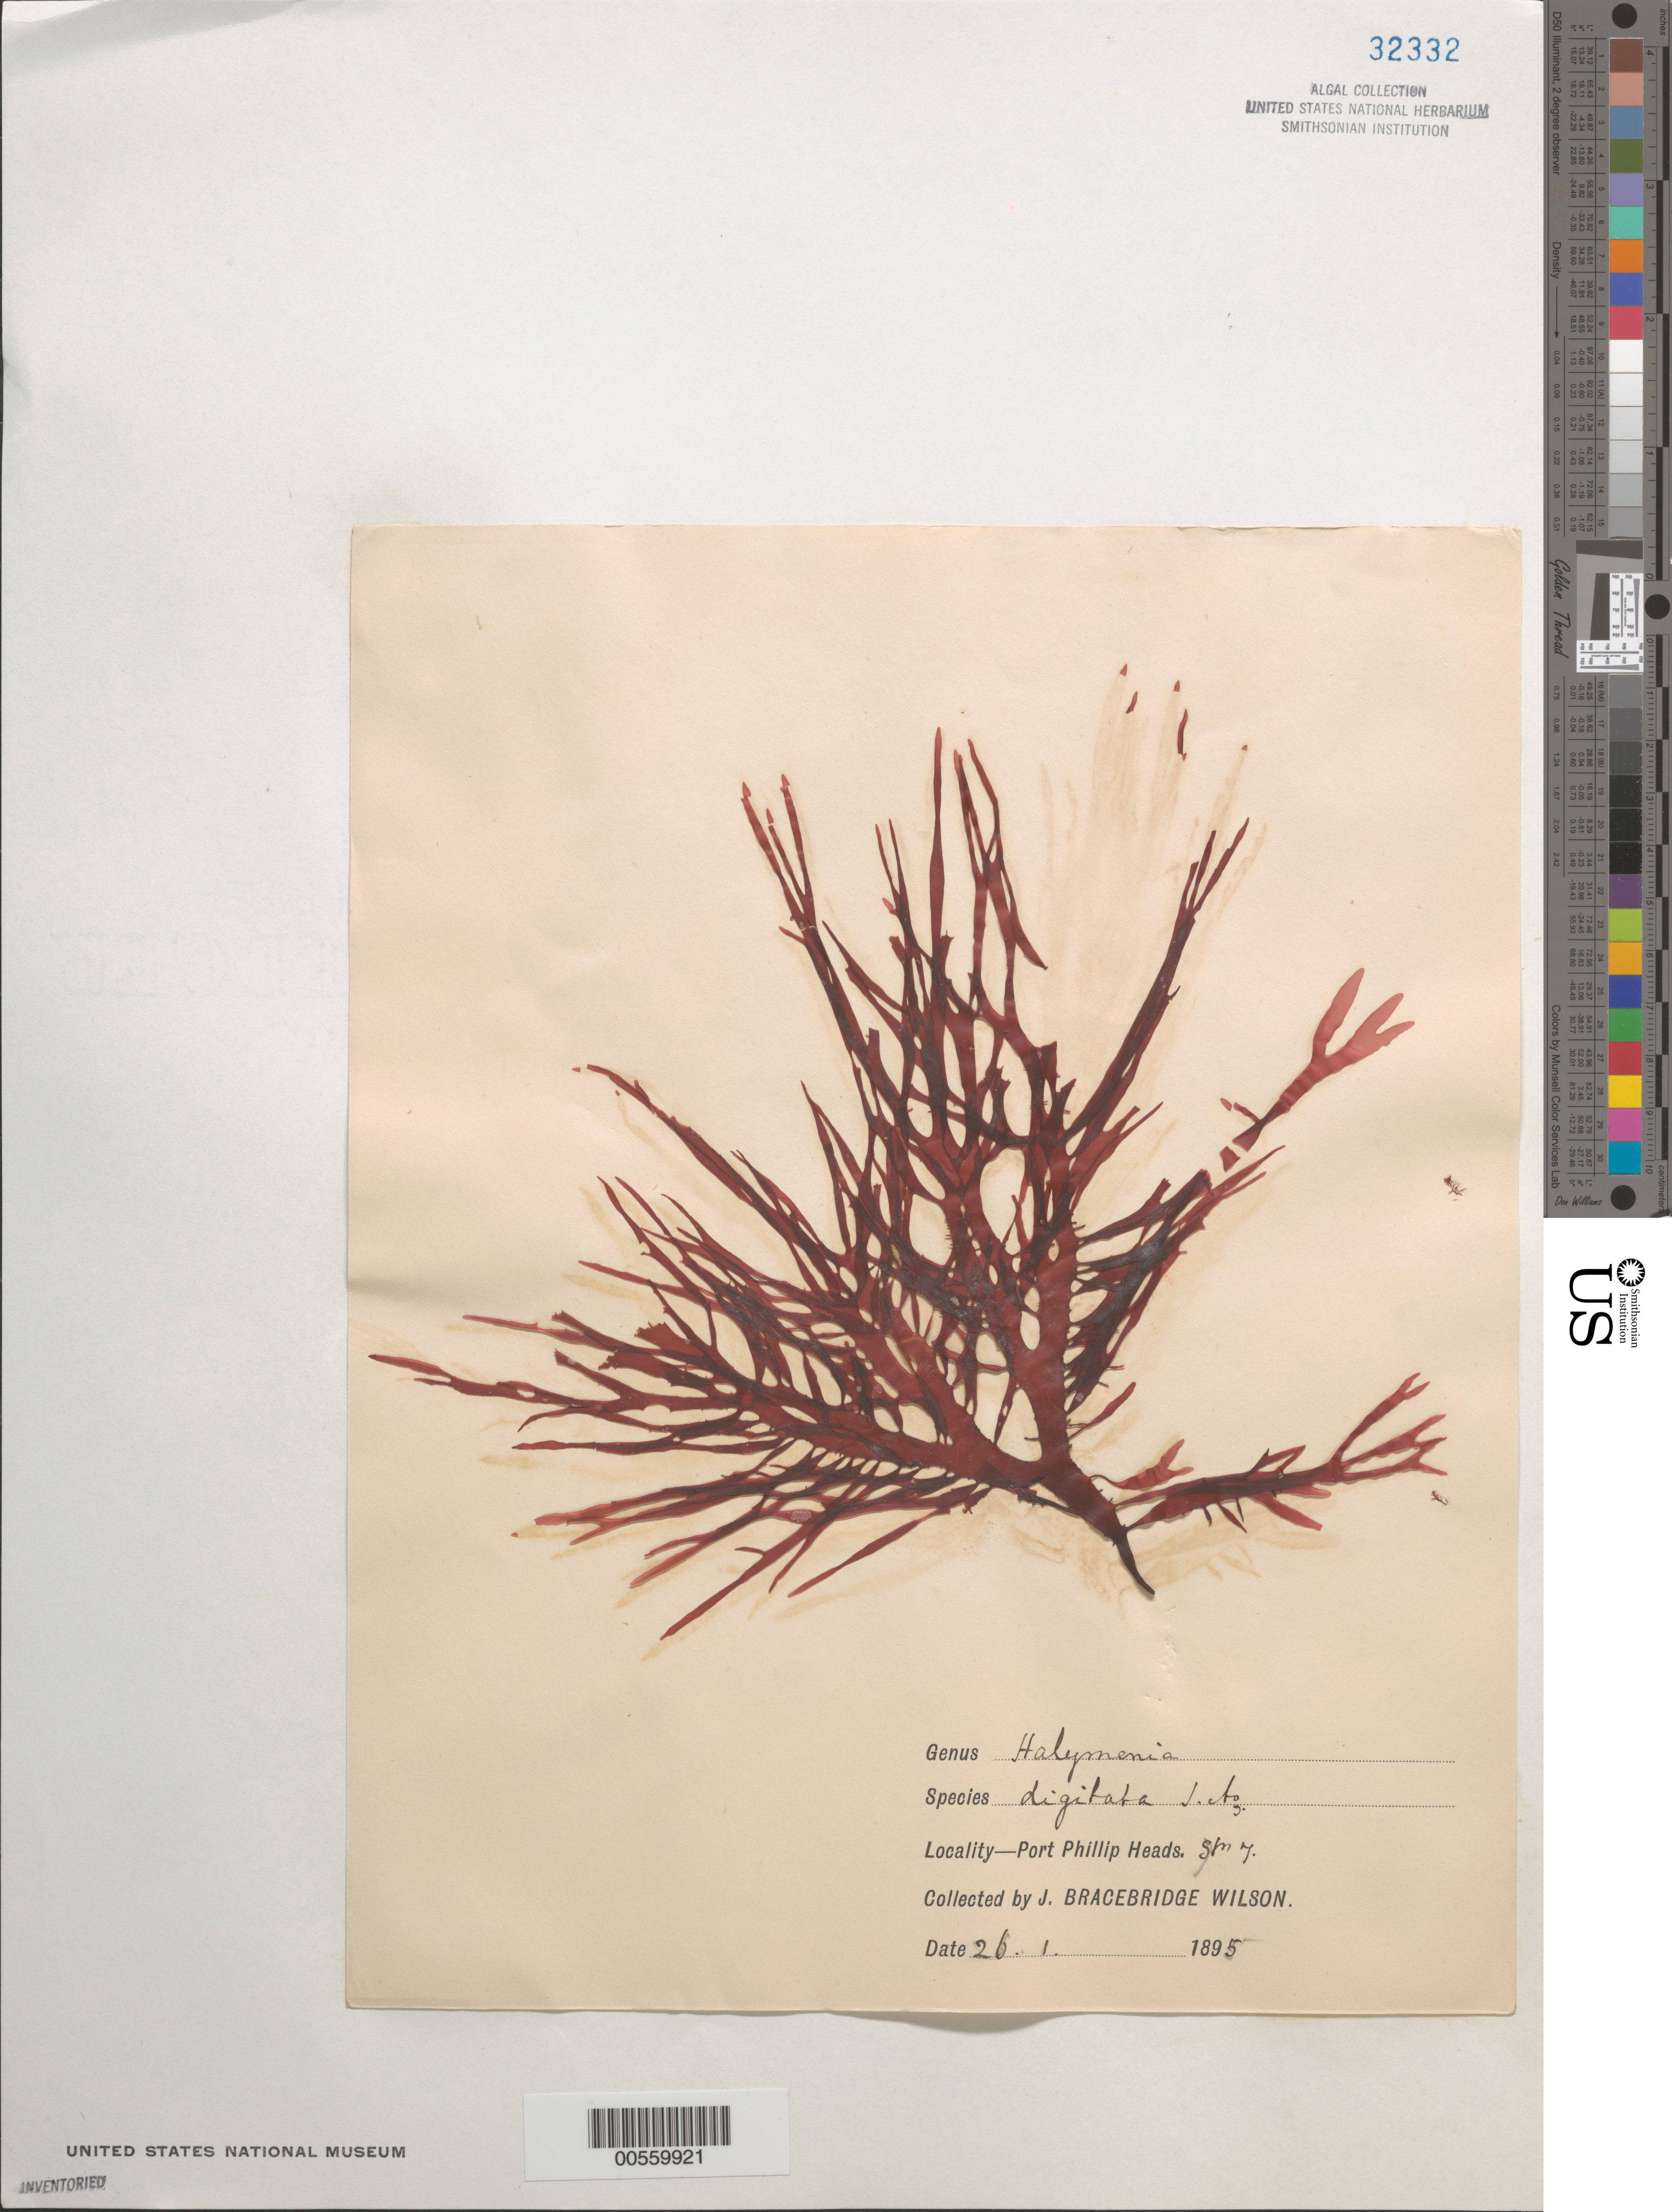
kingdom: Plantae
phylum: Rhodophyta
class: Florideophyceae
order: Halymeniales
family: Halymeniaceae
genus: Cryptonemia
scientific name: Cryptonemia digitata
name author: (J. Agardh) Womersley & J.A. Lewis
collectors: J. B. Wilson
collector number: Station 7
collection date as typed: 26 Jan 1895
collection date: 1895-01-26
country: Australia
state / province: Victoria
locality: Port Phillip Heads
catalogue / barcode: US 32332